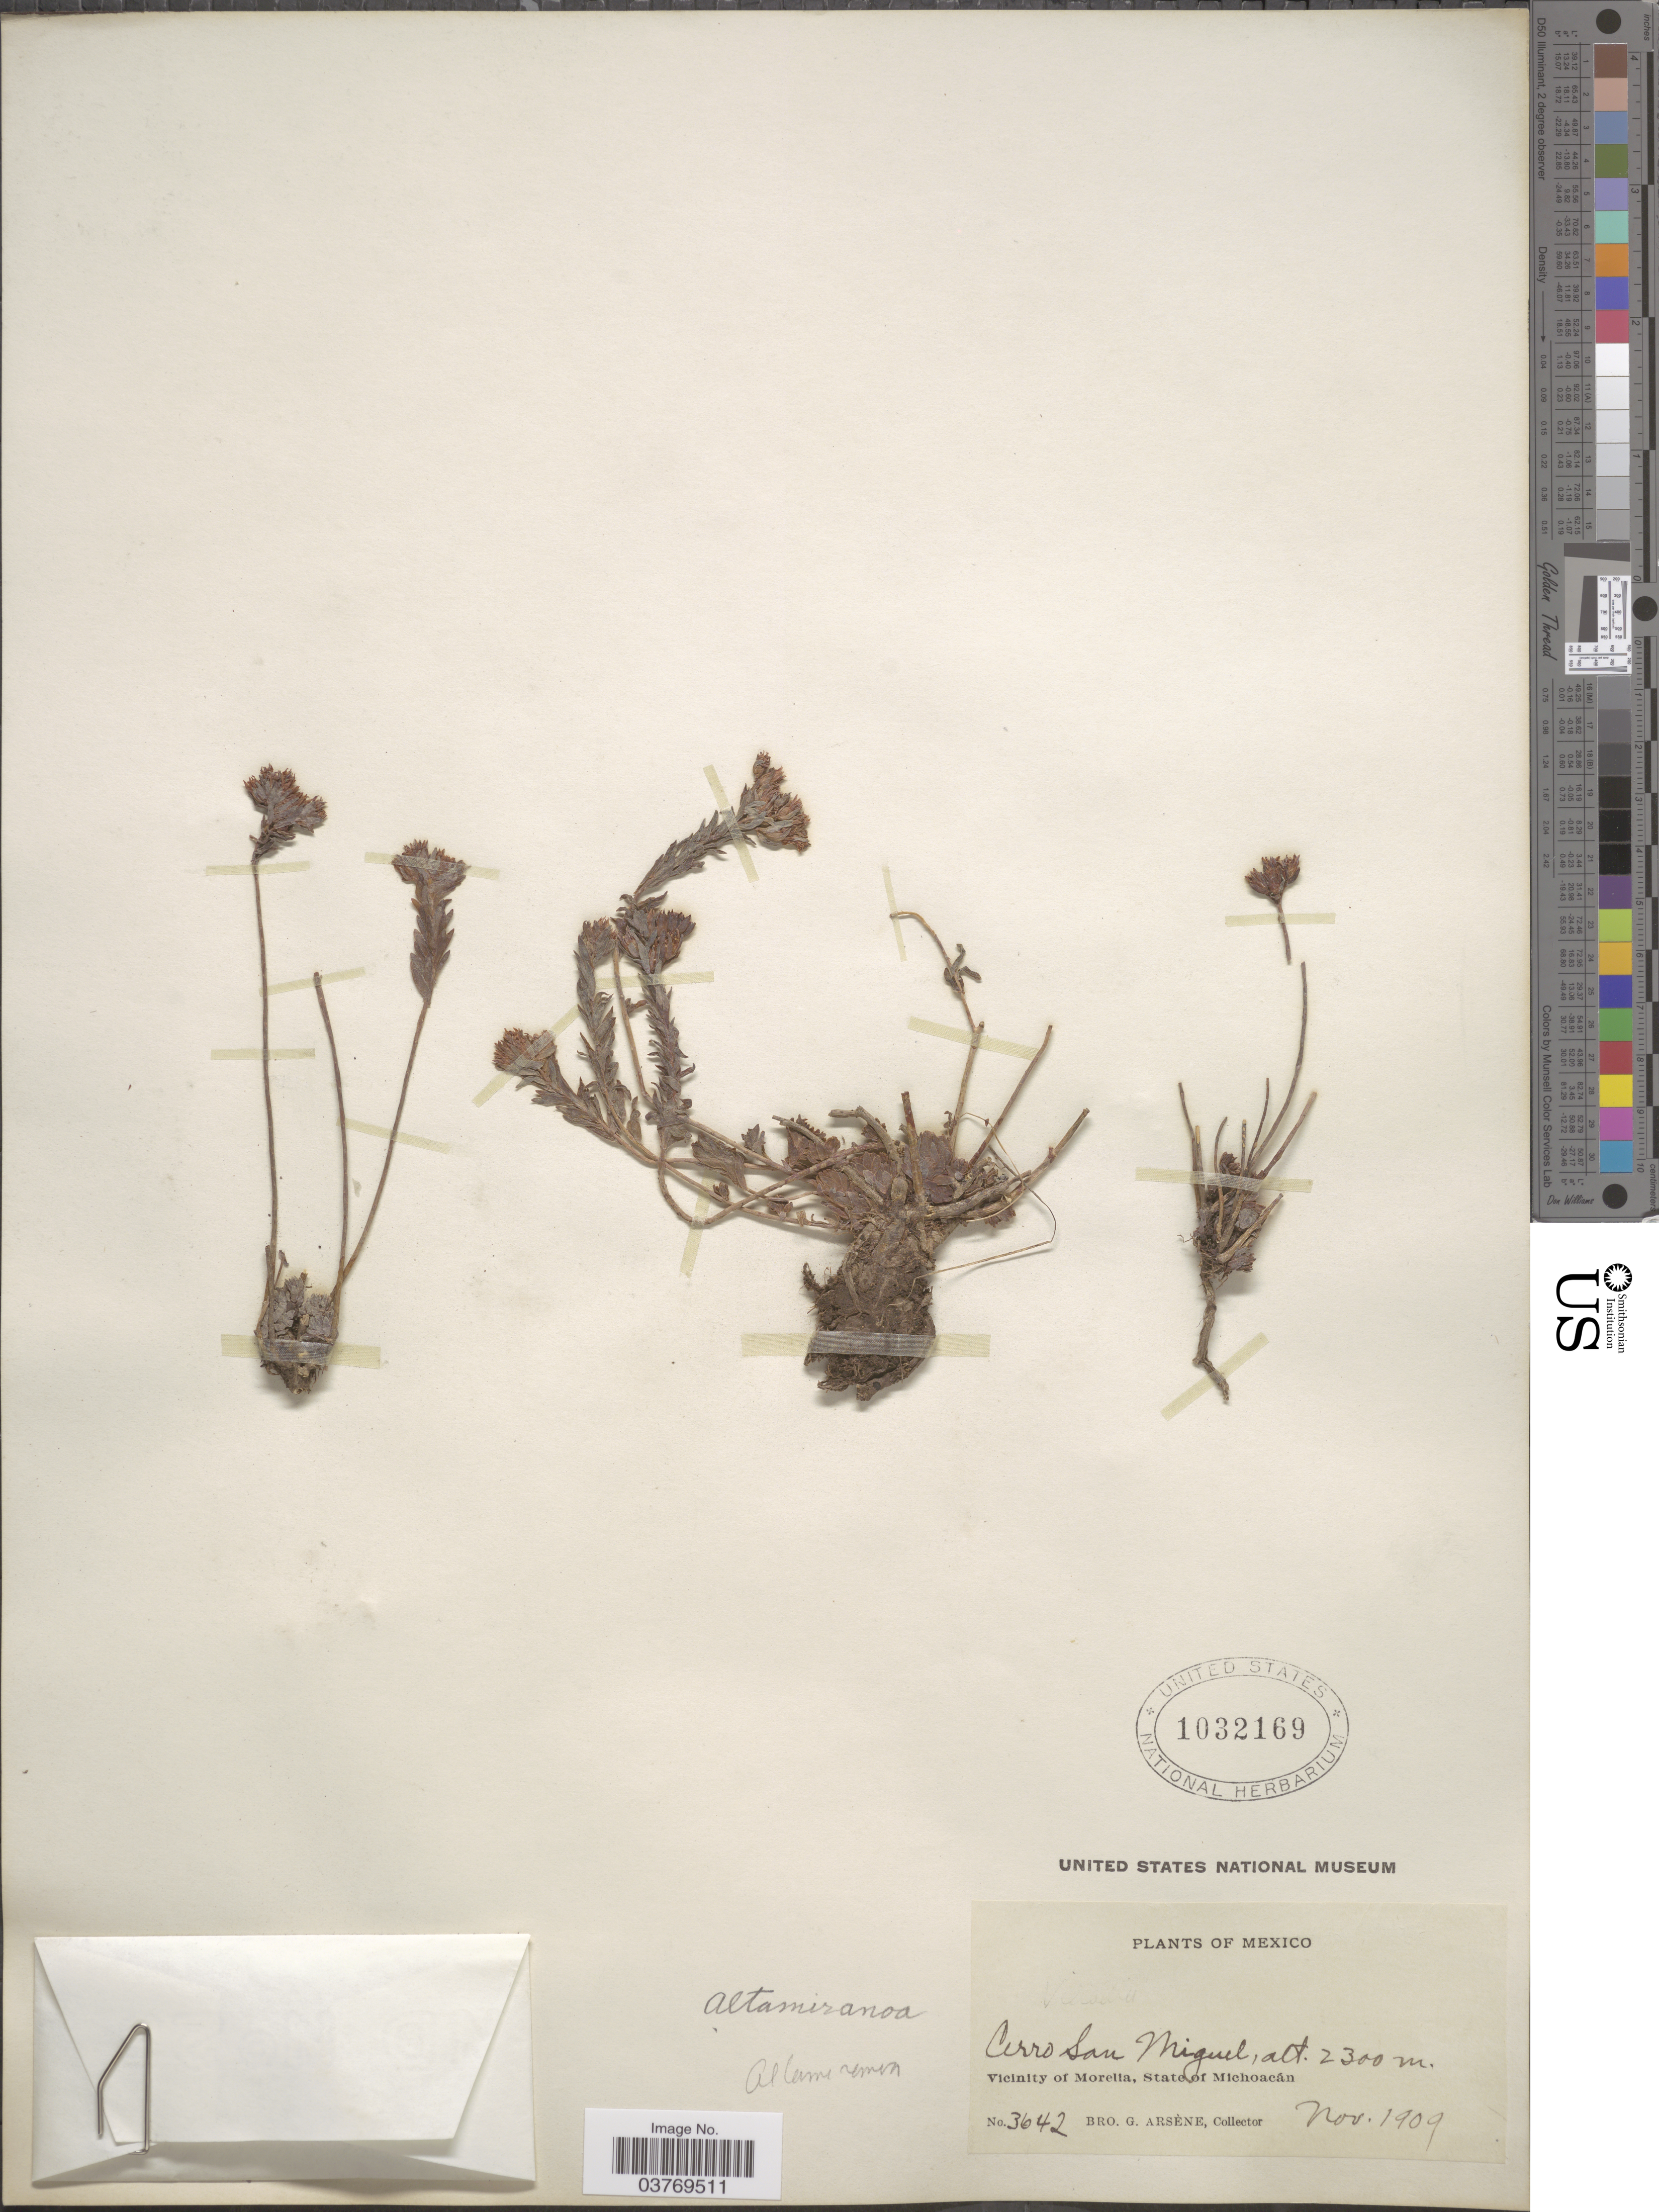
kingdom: Plantae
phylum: Tracheophyta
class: Magnoliopsida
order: Saxifragales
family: Crassulaceae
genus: Sedum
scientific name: Sedum goldmanii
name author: (Rose) Moran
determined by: Barrie, F. R.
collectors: Bro. G. Arsène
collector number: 3642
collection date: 1909-11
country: Mexico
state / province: Michoacán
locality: Cerro San Miguel. Vicinity of Morelia.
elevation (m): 2300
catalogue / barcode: US 1032169